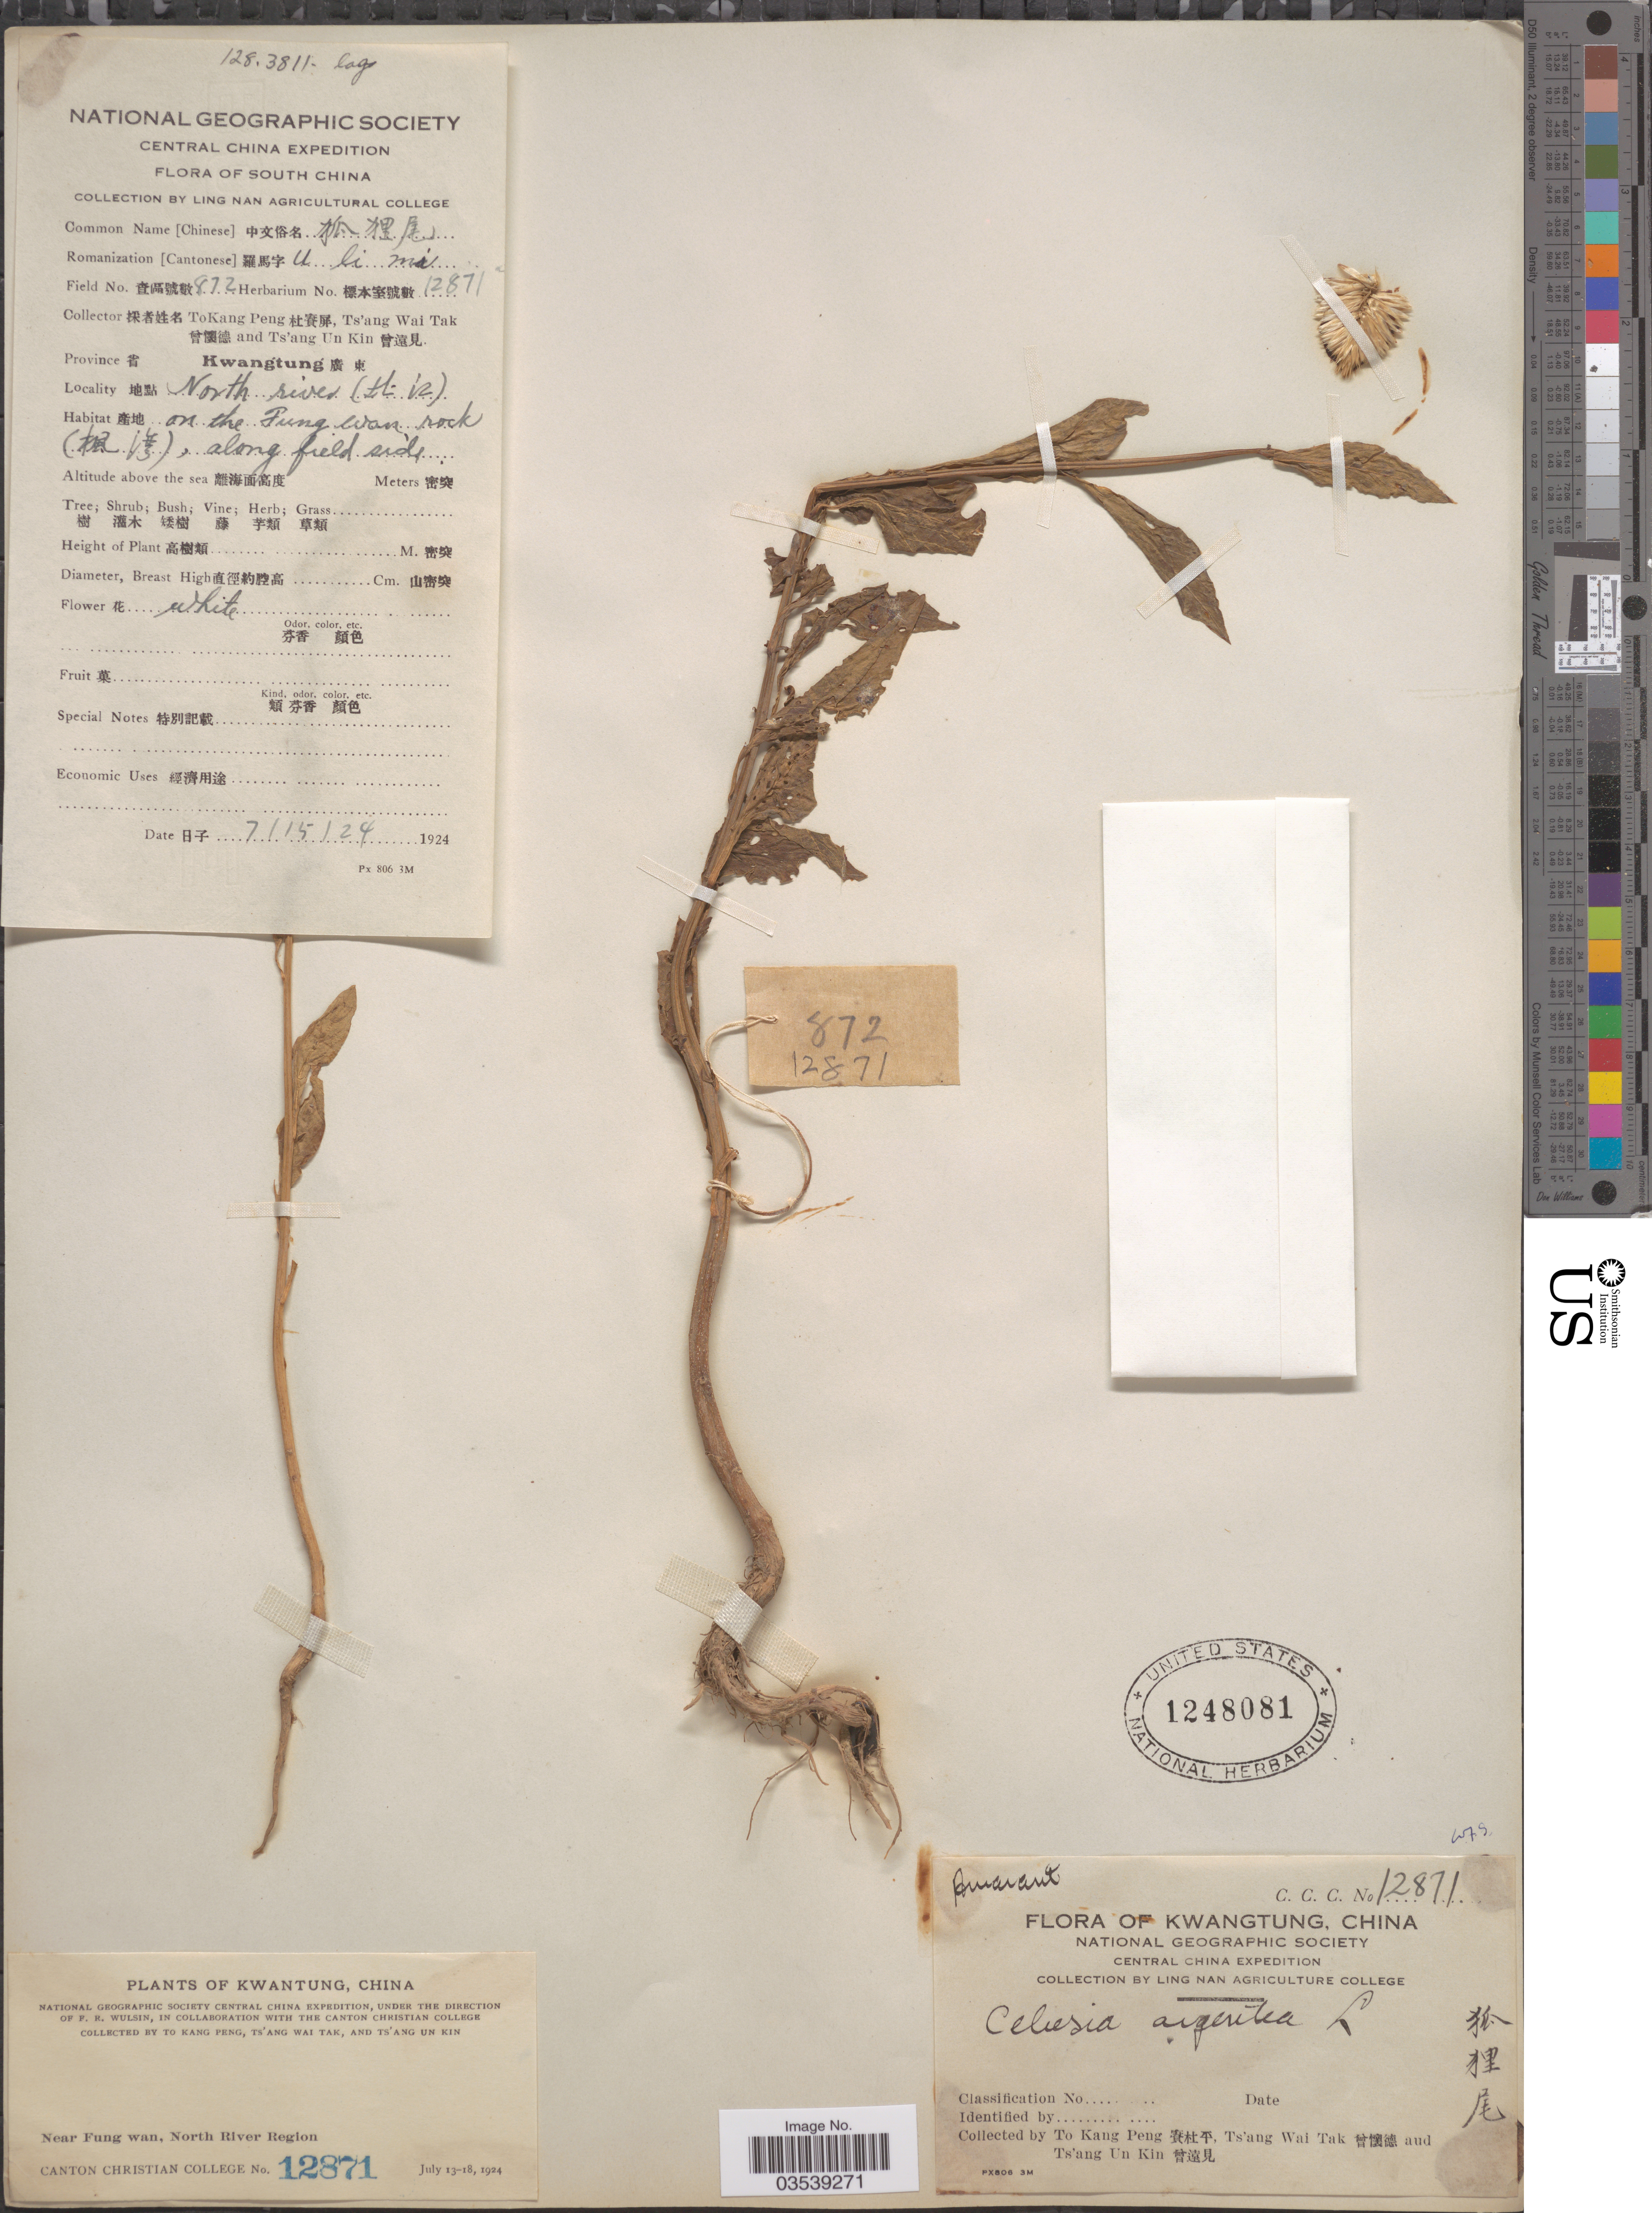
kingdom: Plantae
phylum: Tracheophyta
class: Magnoliopsida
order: Caryophyllales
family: Amaranthaceae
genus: Celosia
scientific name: Celosia argentea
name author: L.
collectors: T. K. Peng, W. T. Tsang & Ts' Ang Un Kin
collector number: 12871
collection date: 1924-07-15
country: China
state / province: Guangdong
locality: Kwangtung. Near Fung wan, North River Region. South China, Province Kwangtung X, North river (X), on the Fung wan, rock (X), along field side.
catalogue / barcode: US 1248081